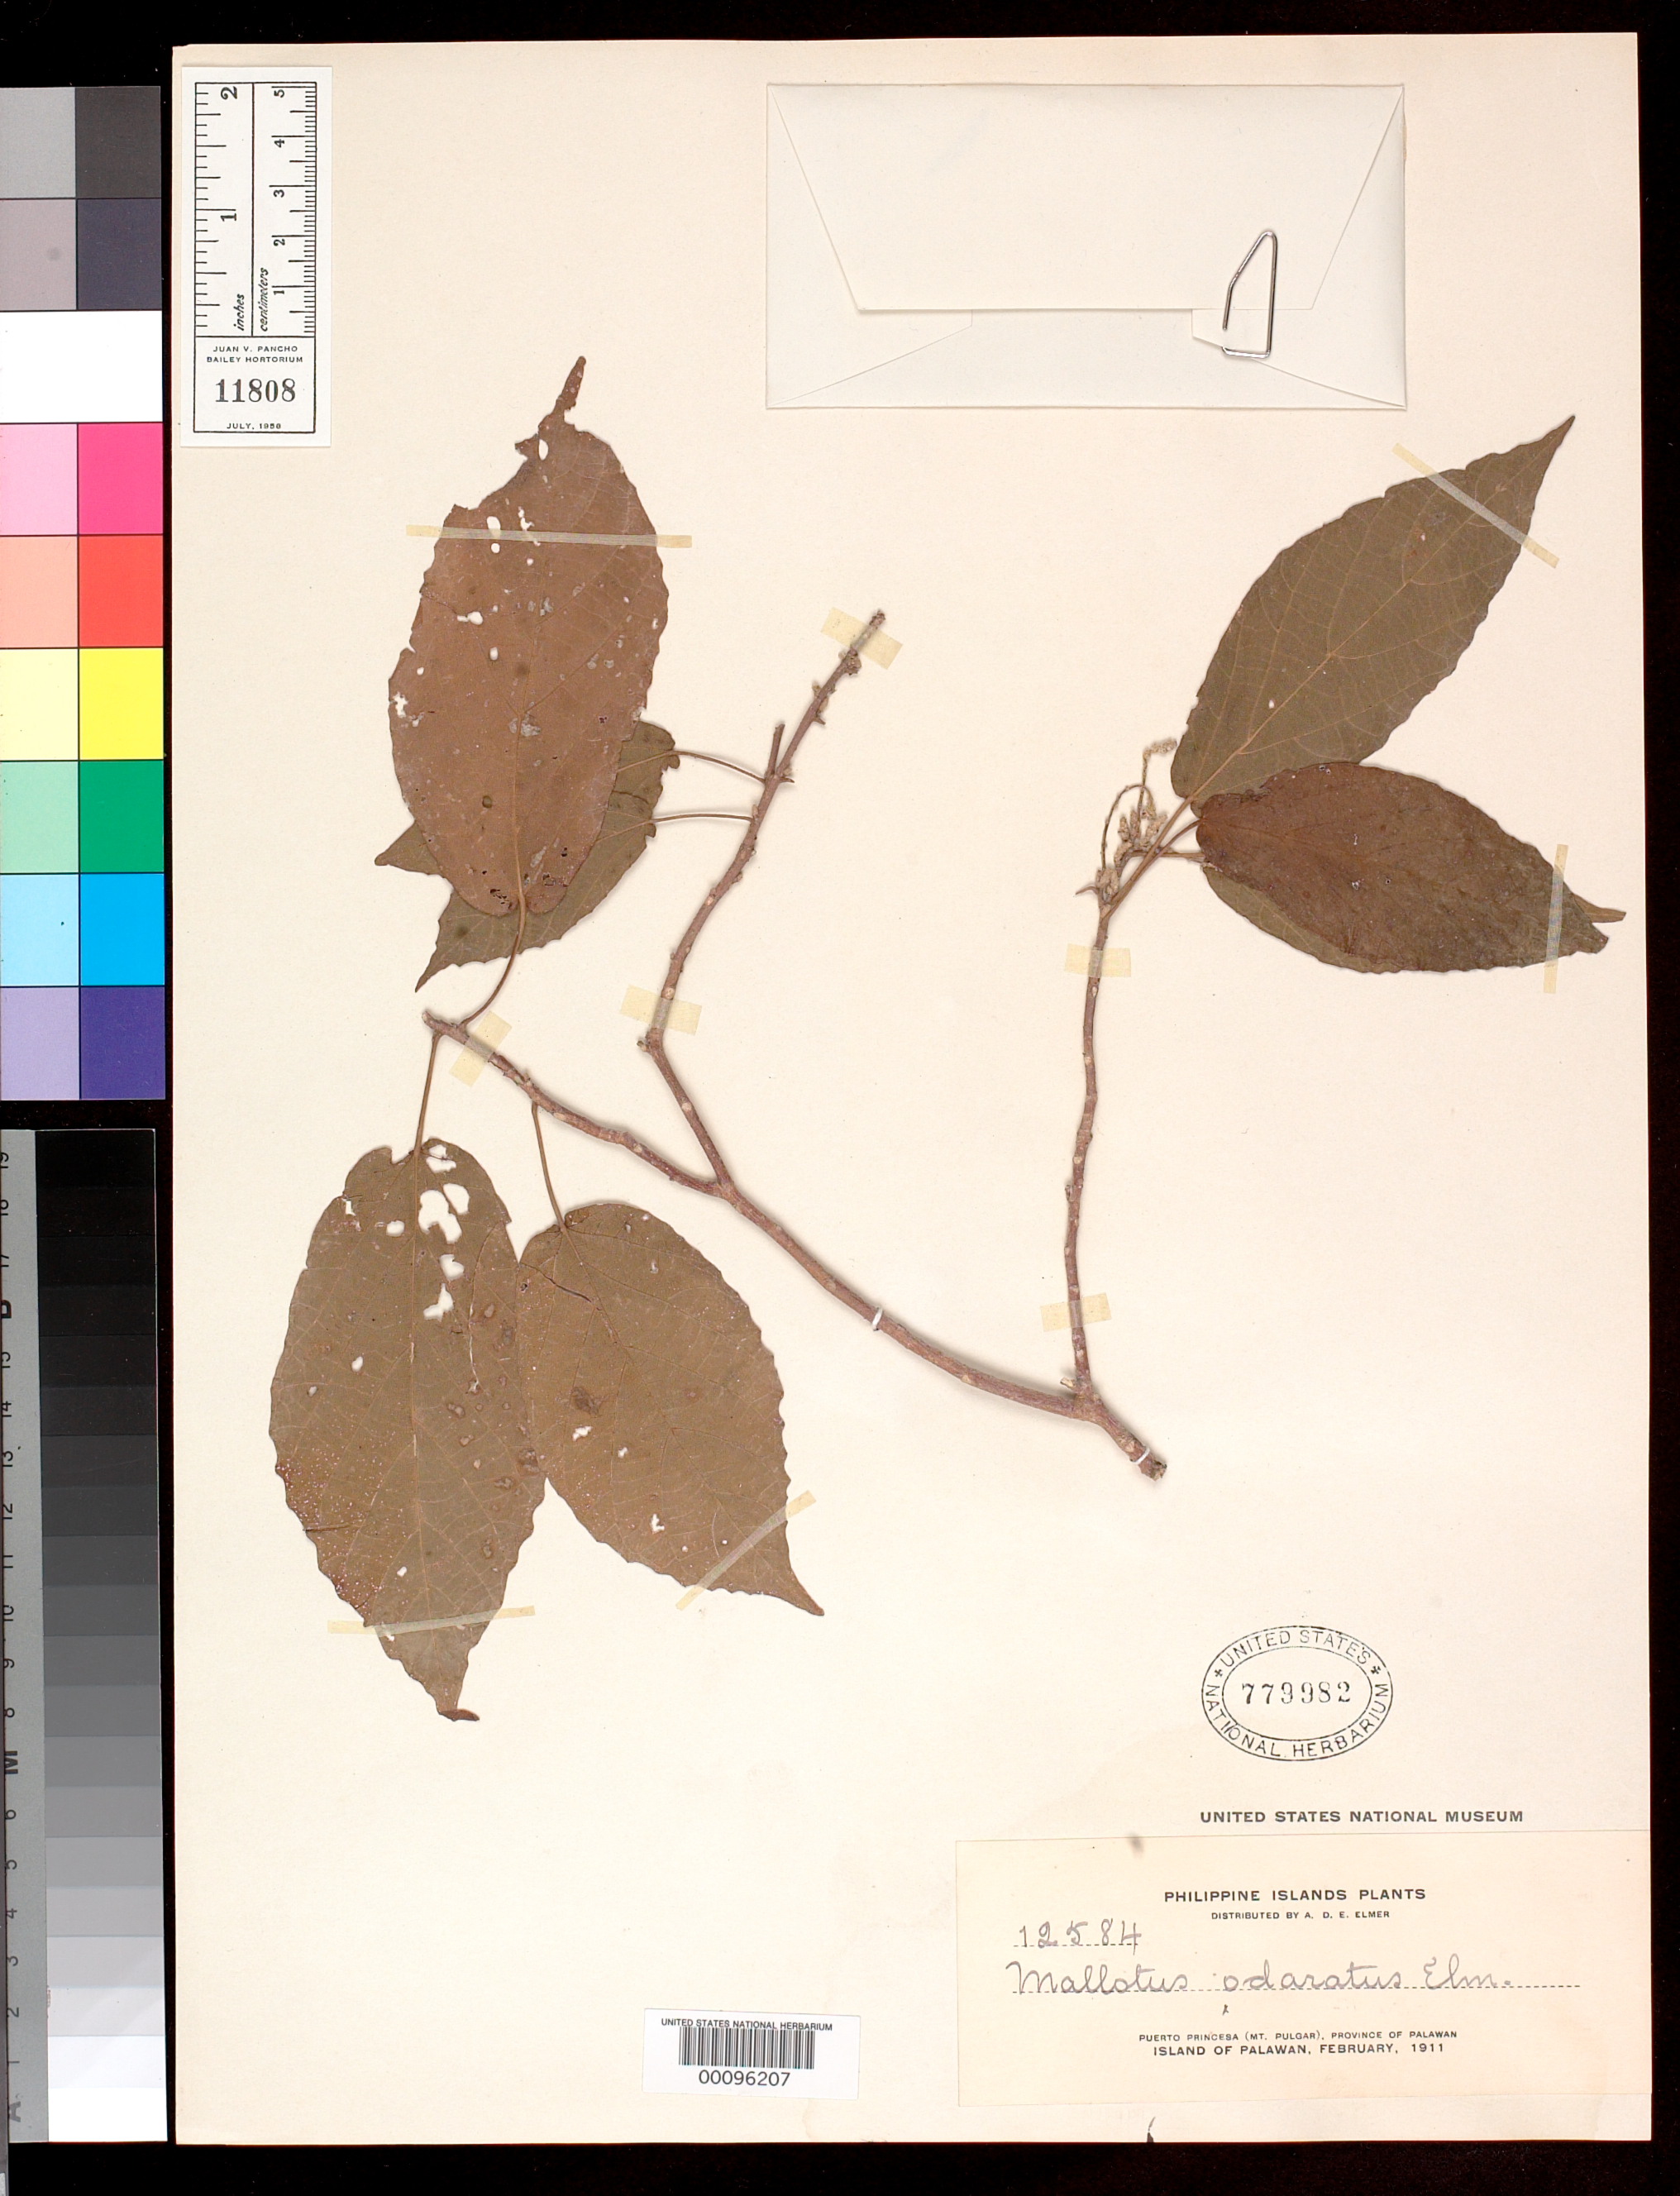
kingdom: Plantae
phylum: Tracheophyta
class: Magnoliopsida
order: Malpighiales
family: Euphorbiaceae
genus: Mallotus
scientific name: Mallotus odoratus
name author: Elmer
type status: Isotype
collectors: A. D. E. Elmer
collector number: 12584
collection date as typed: Feb 1911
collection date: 1911-02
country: Philippines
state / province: Mimaropa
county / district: Palawan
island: Palawan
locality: Puerto Princesa (Mt. Pulgar), Province of Palawan, Island of Palawan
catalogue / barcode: US 779982